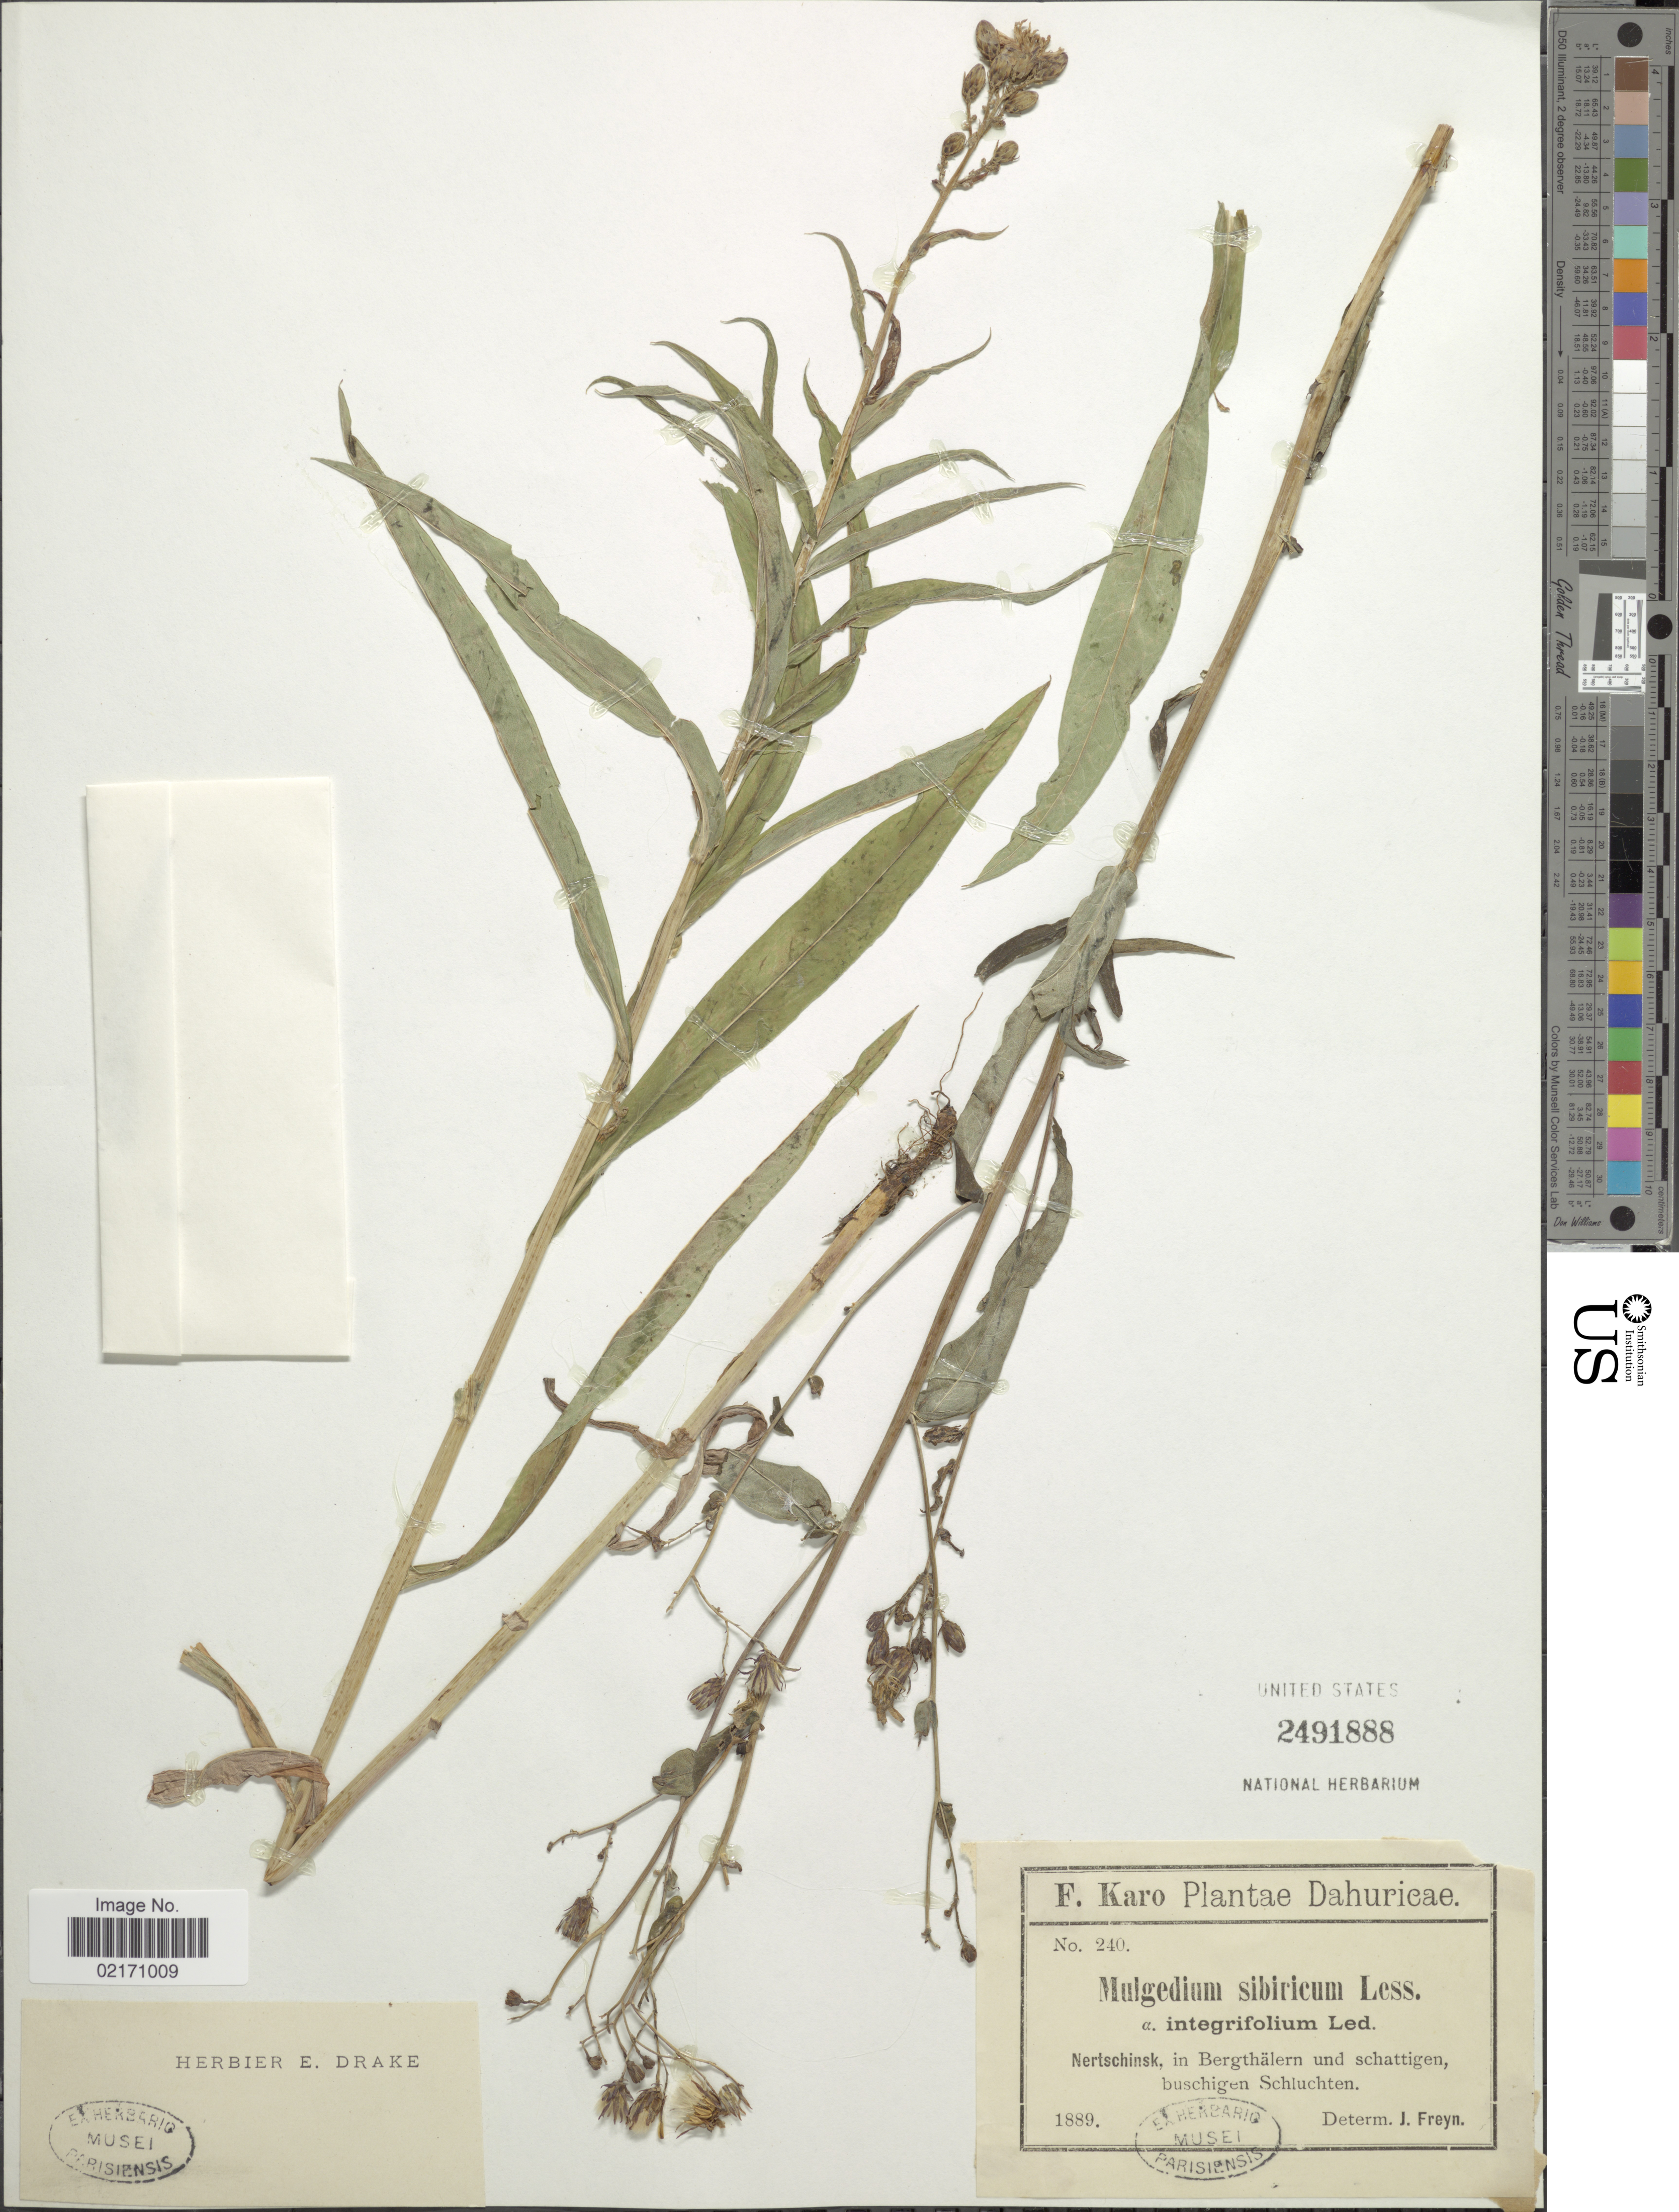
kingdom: Plantae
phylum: Tracheophyta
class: Magnoliopsida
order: Asterales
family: Asteraceae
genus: Mulgedium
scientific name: Mulgedium sibiricum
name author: (L.) Less.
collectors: F. Karo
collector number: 240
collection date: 1889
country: Russian Federation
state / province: Transbaikal Territory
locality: Nertschinsk, in Bergthalern und schattigen, buschigen Schluchten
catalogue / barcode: US 2491888